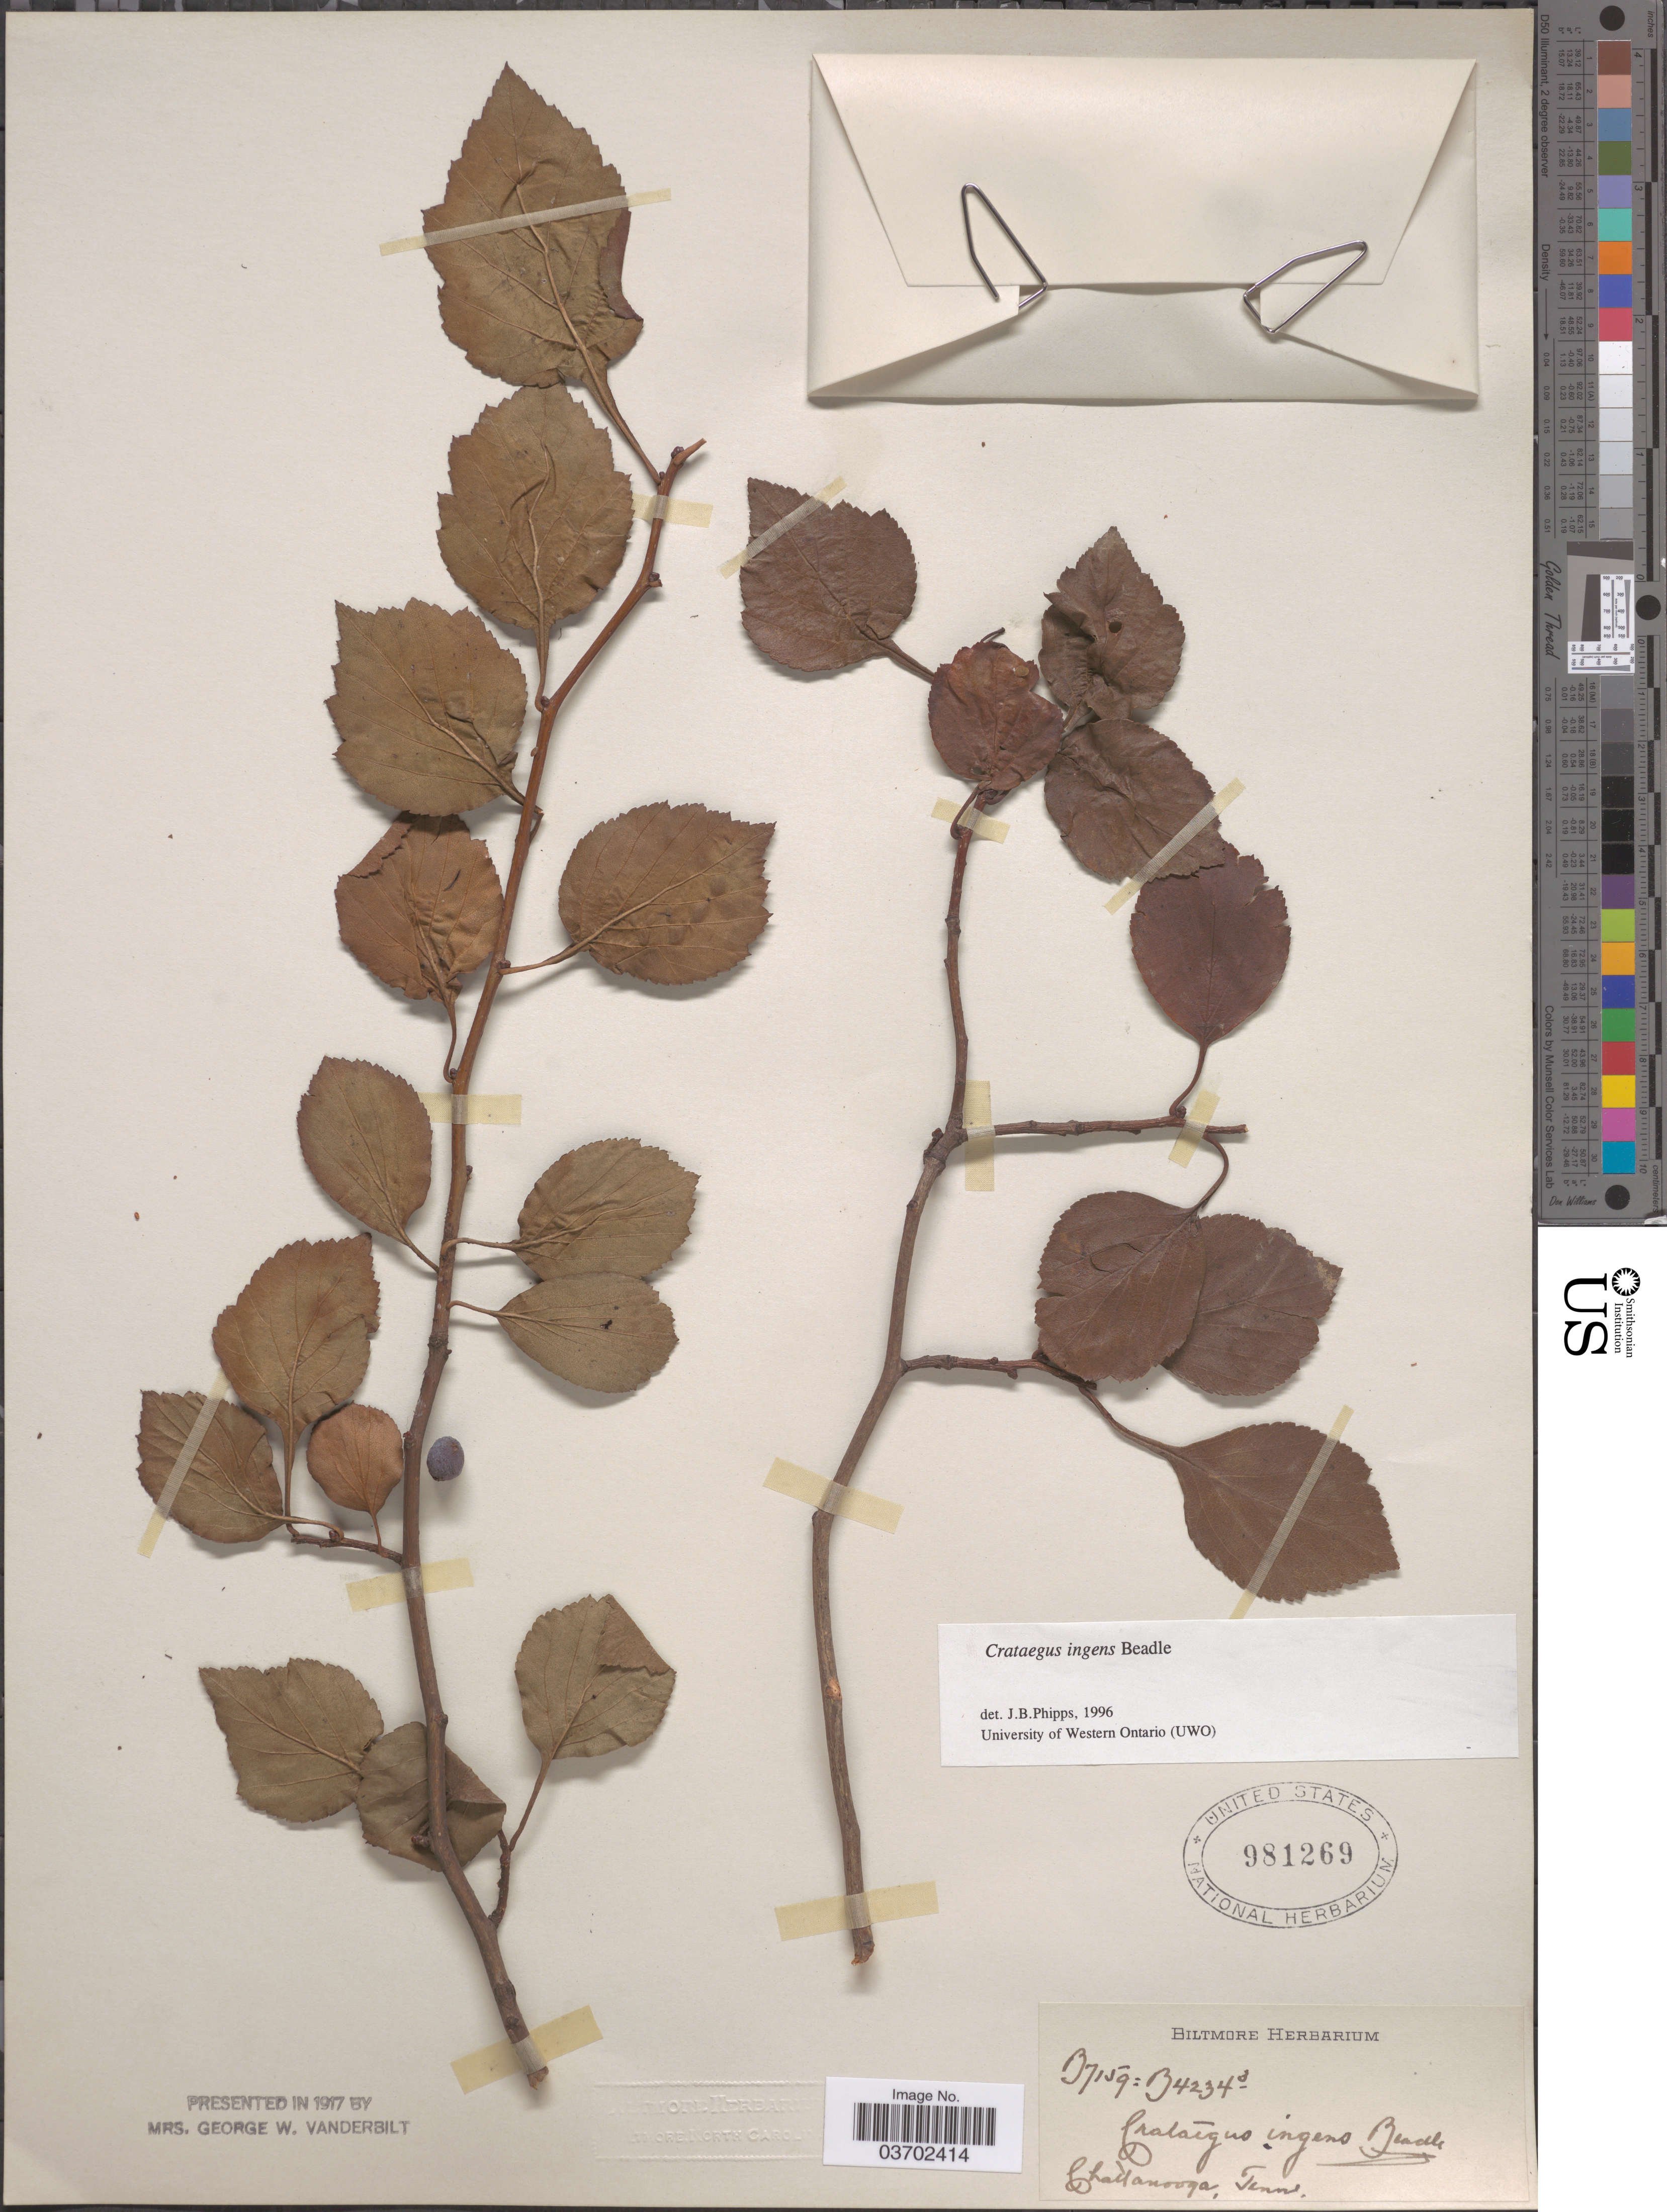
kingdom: Plantae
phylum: Tracheophyta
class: Magnoliopsida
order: Rosales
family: Rosaceae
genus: Crataegus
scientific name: Crataegus viridis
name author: L.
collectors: ex herb. Biltmore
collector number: B7159=B4234/3*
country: United States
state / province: Tennessee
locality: Chattanooga.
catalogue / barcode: US 981269